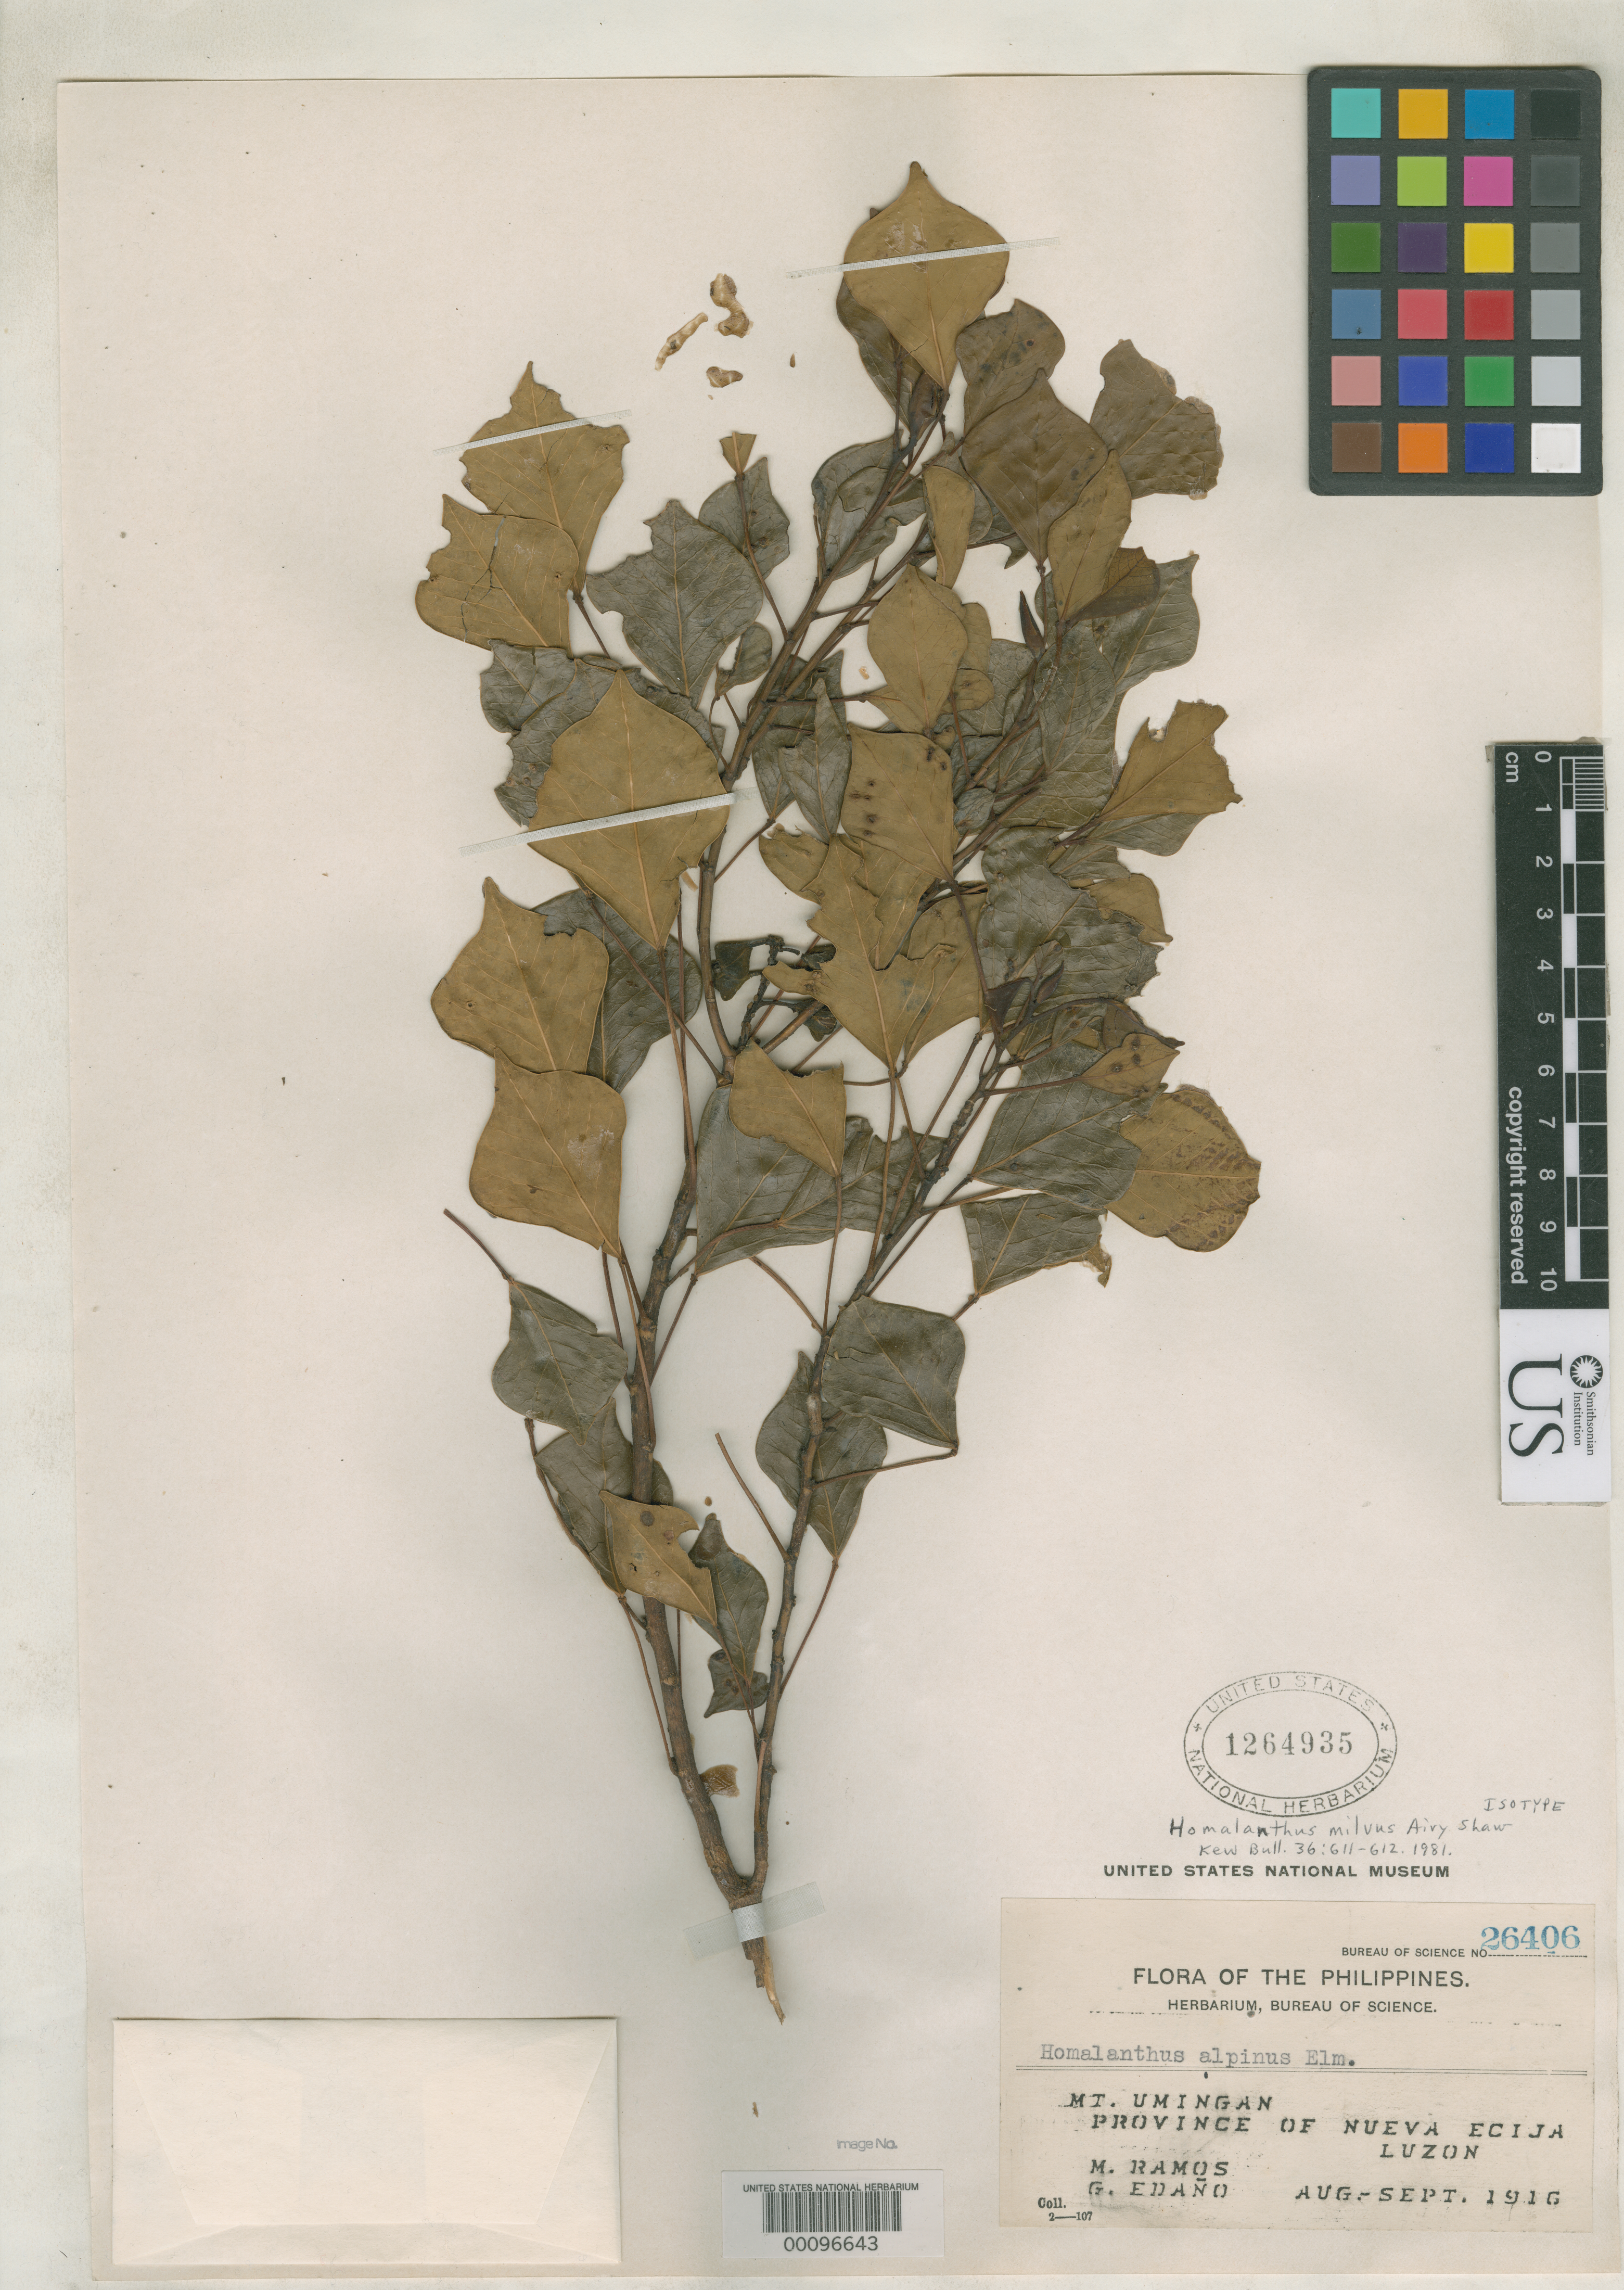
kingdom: Plantae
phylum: Tracheophyta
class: Magnoliopsida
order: Malpighiales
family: Euphorbiaceae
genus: Homalanthus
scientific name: Homalanthus milvus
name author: Airy Shaw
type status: Isotype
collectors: M. Ramos & G. E. Edaño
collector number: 26406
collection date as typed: Aug 1916 to -- Sep 1916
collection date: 1916-08/1916-09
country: Philippines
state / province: Central Luzon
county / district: Nueva Ecija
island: Luzon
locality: Mt. Umingan.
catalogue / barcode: US 1264935